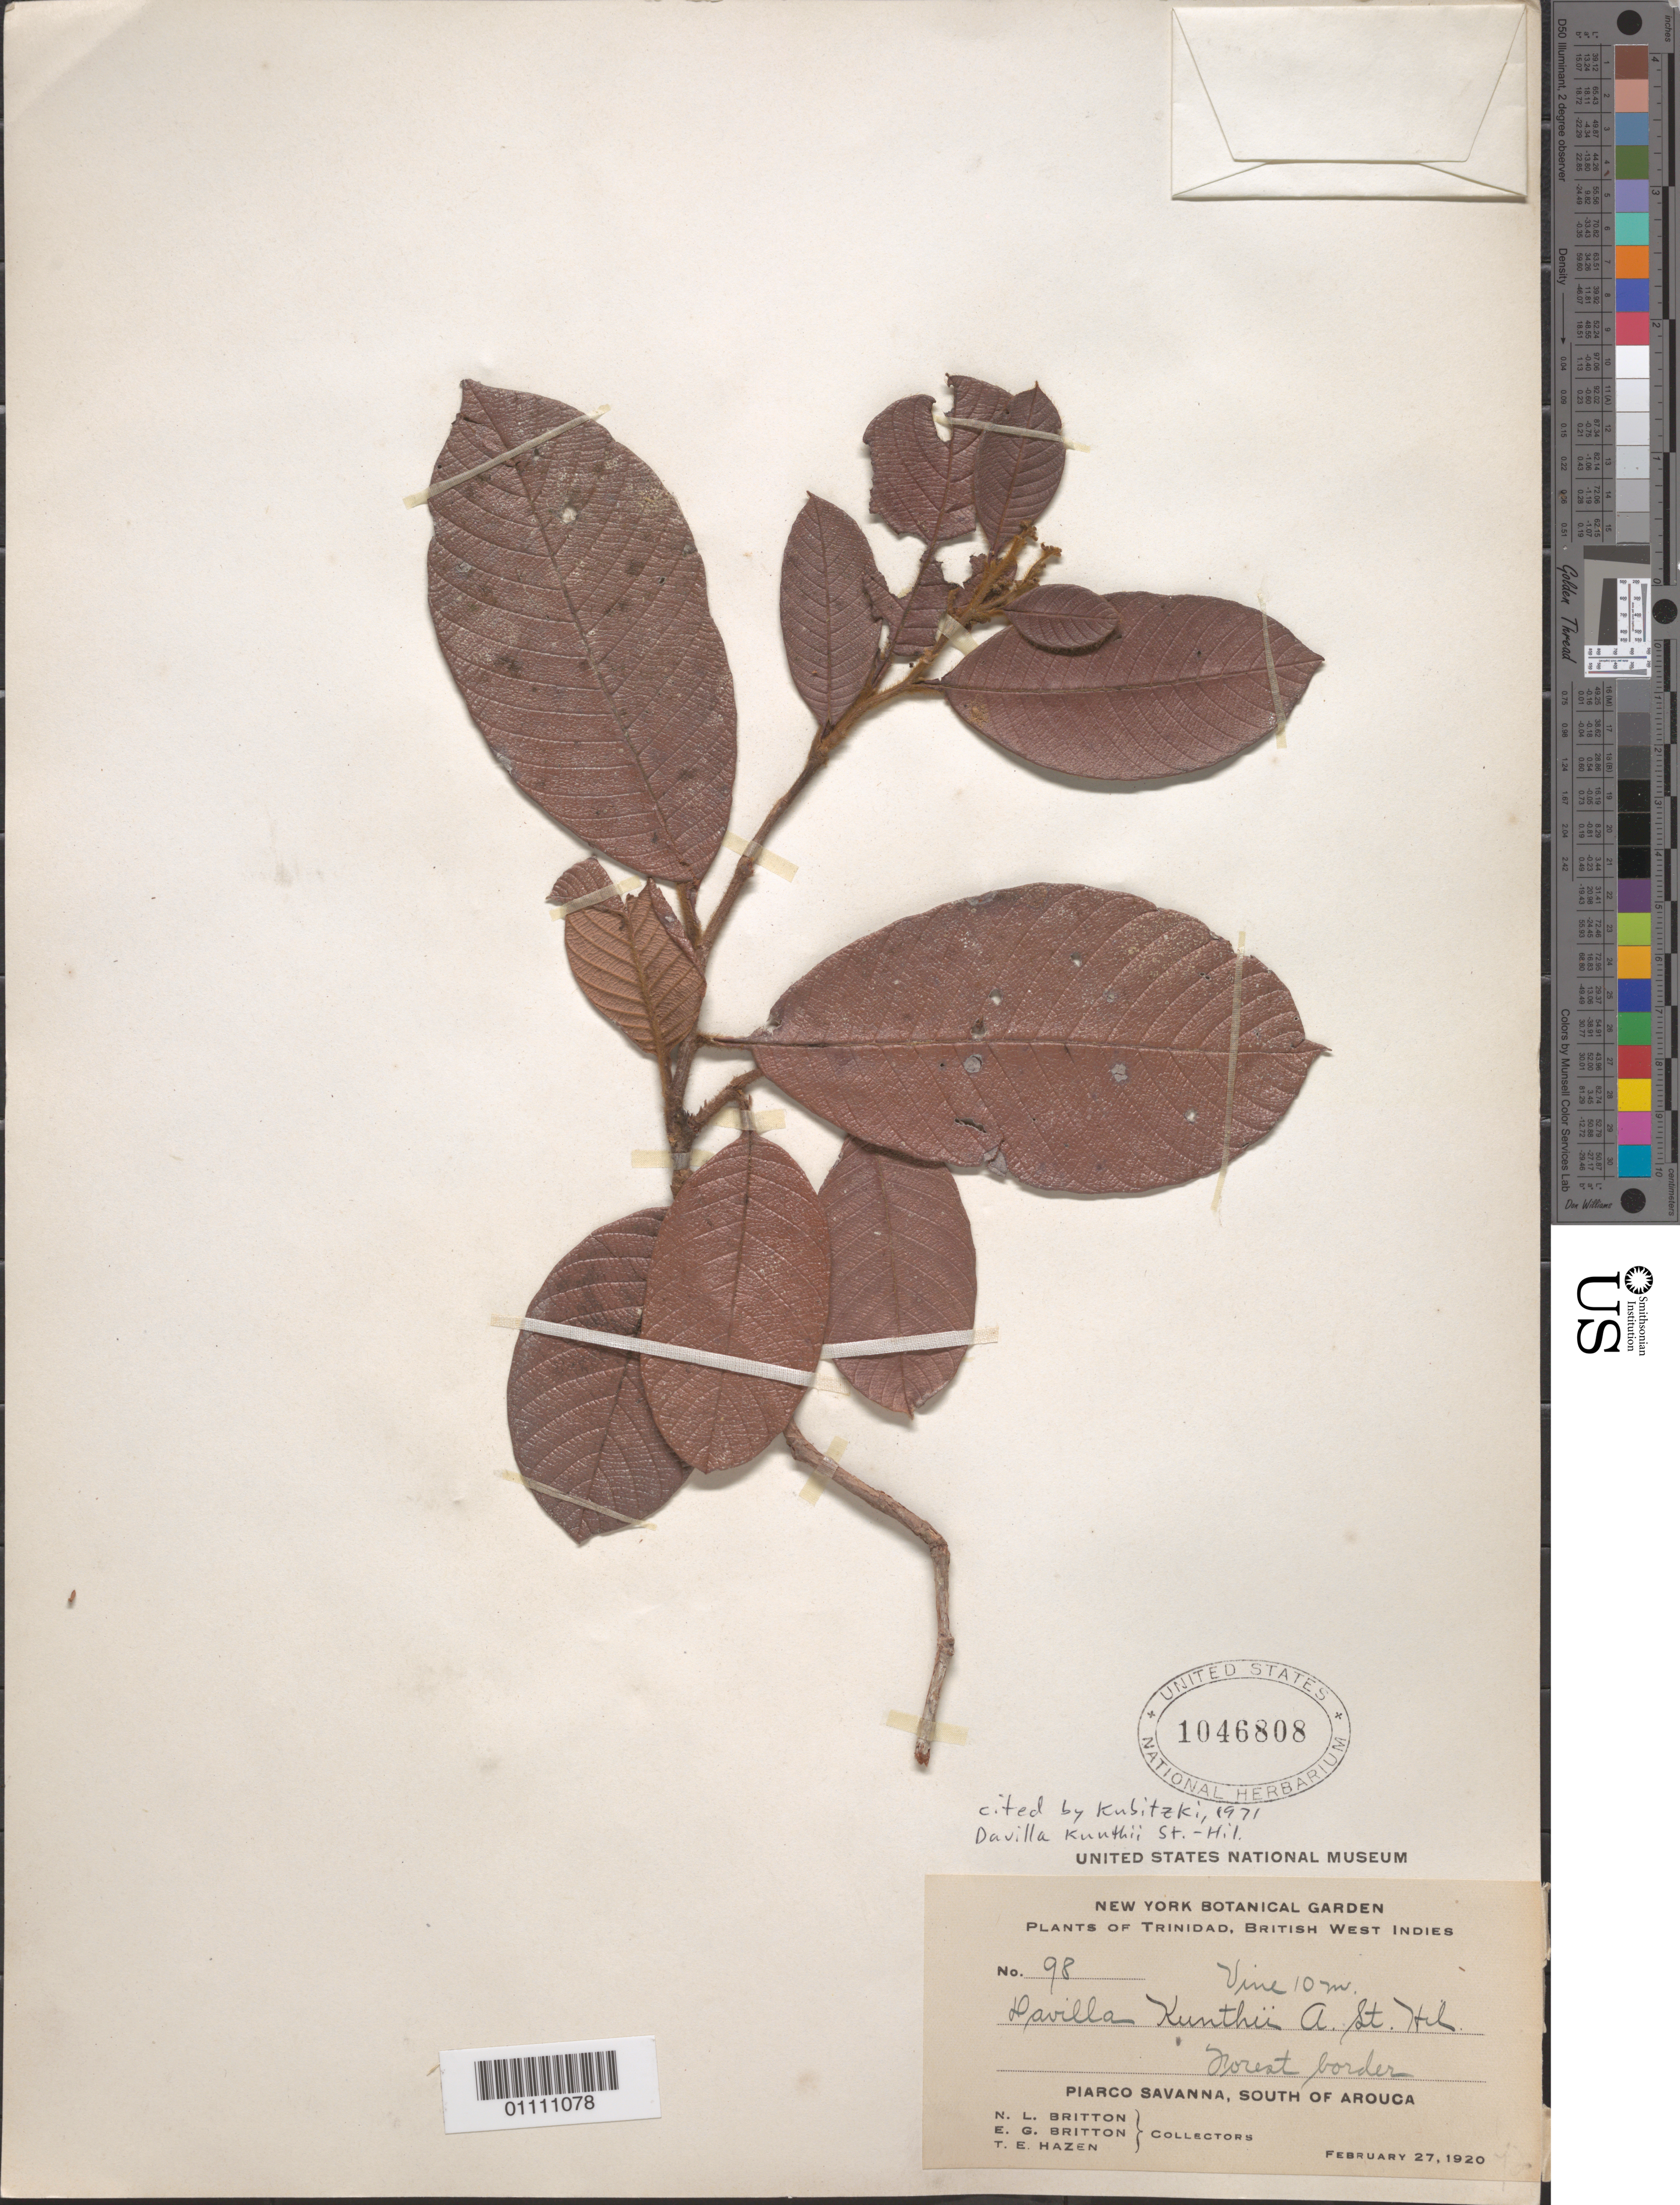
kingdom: Plantae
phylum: Tracheophyta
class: Magnoliopsida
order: Dilleniales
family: Dilleniaceae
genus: Davilla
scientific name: Davilla kunthii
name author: A. St.-Hil.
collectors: N. Britton, E. G. Britton & T. E. Hazen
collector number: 98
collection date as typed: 27 Feb 1920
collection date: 1920-02-27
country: Trinidad and Tobago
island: Trinidad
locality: Piarco Savanna, South of Arouca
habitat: forest border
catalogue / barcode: US 1046808